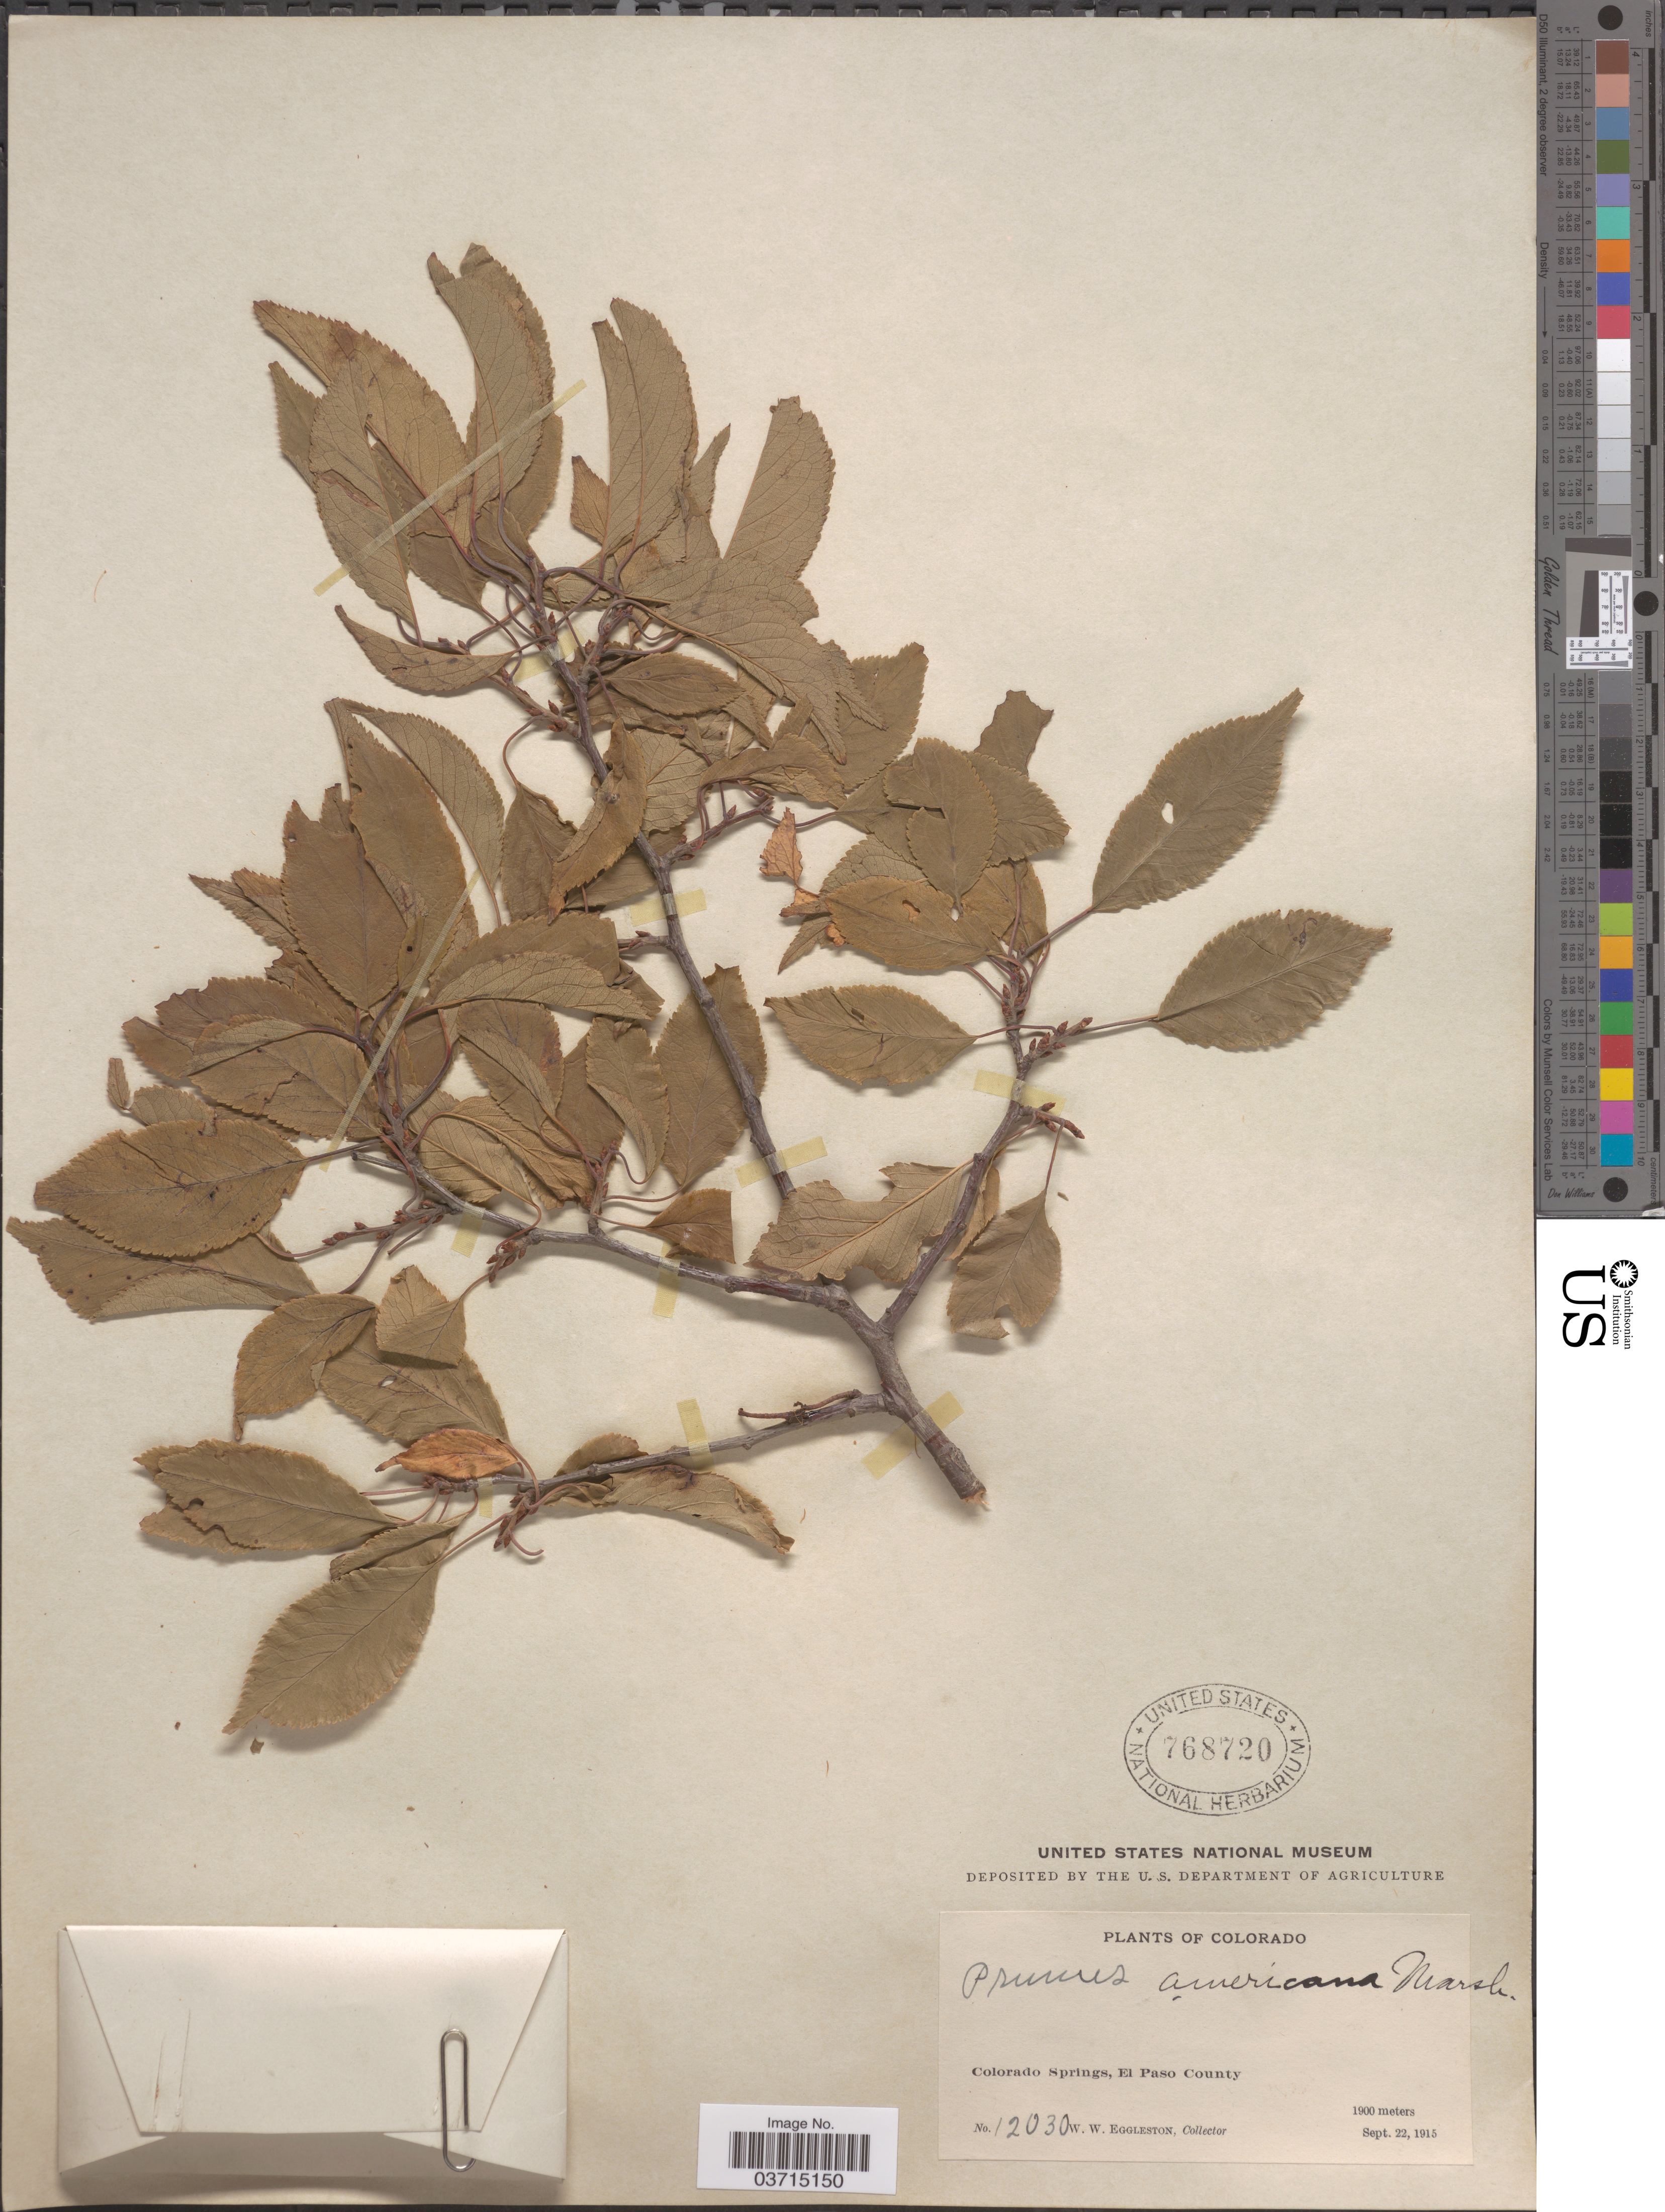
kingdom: Plantae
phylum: Tracheophyta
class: Magnoliopsida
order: Rosales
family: Rosaceae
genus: Prunus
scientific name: Prunus americana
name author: Marshall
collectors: W. W. Eggleston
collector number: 12030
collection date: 1915-09-22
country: United States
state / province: Colorado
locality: Colorado Springs, El Paso County.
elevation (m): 1900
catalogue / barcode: US 768720